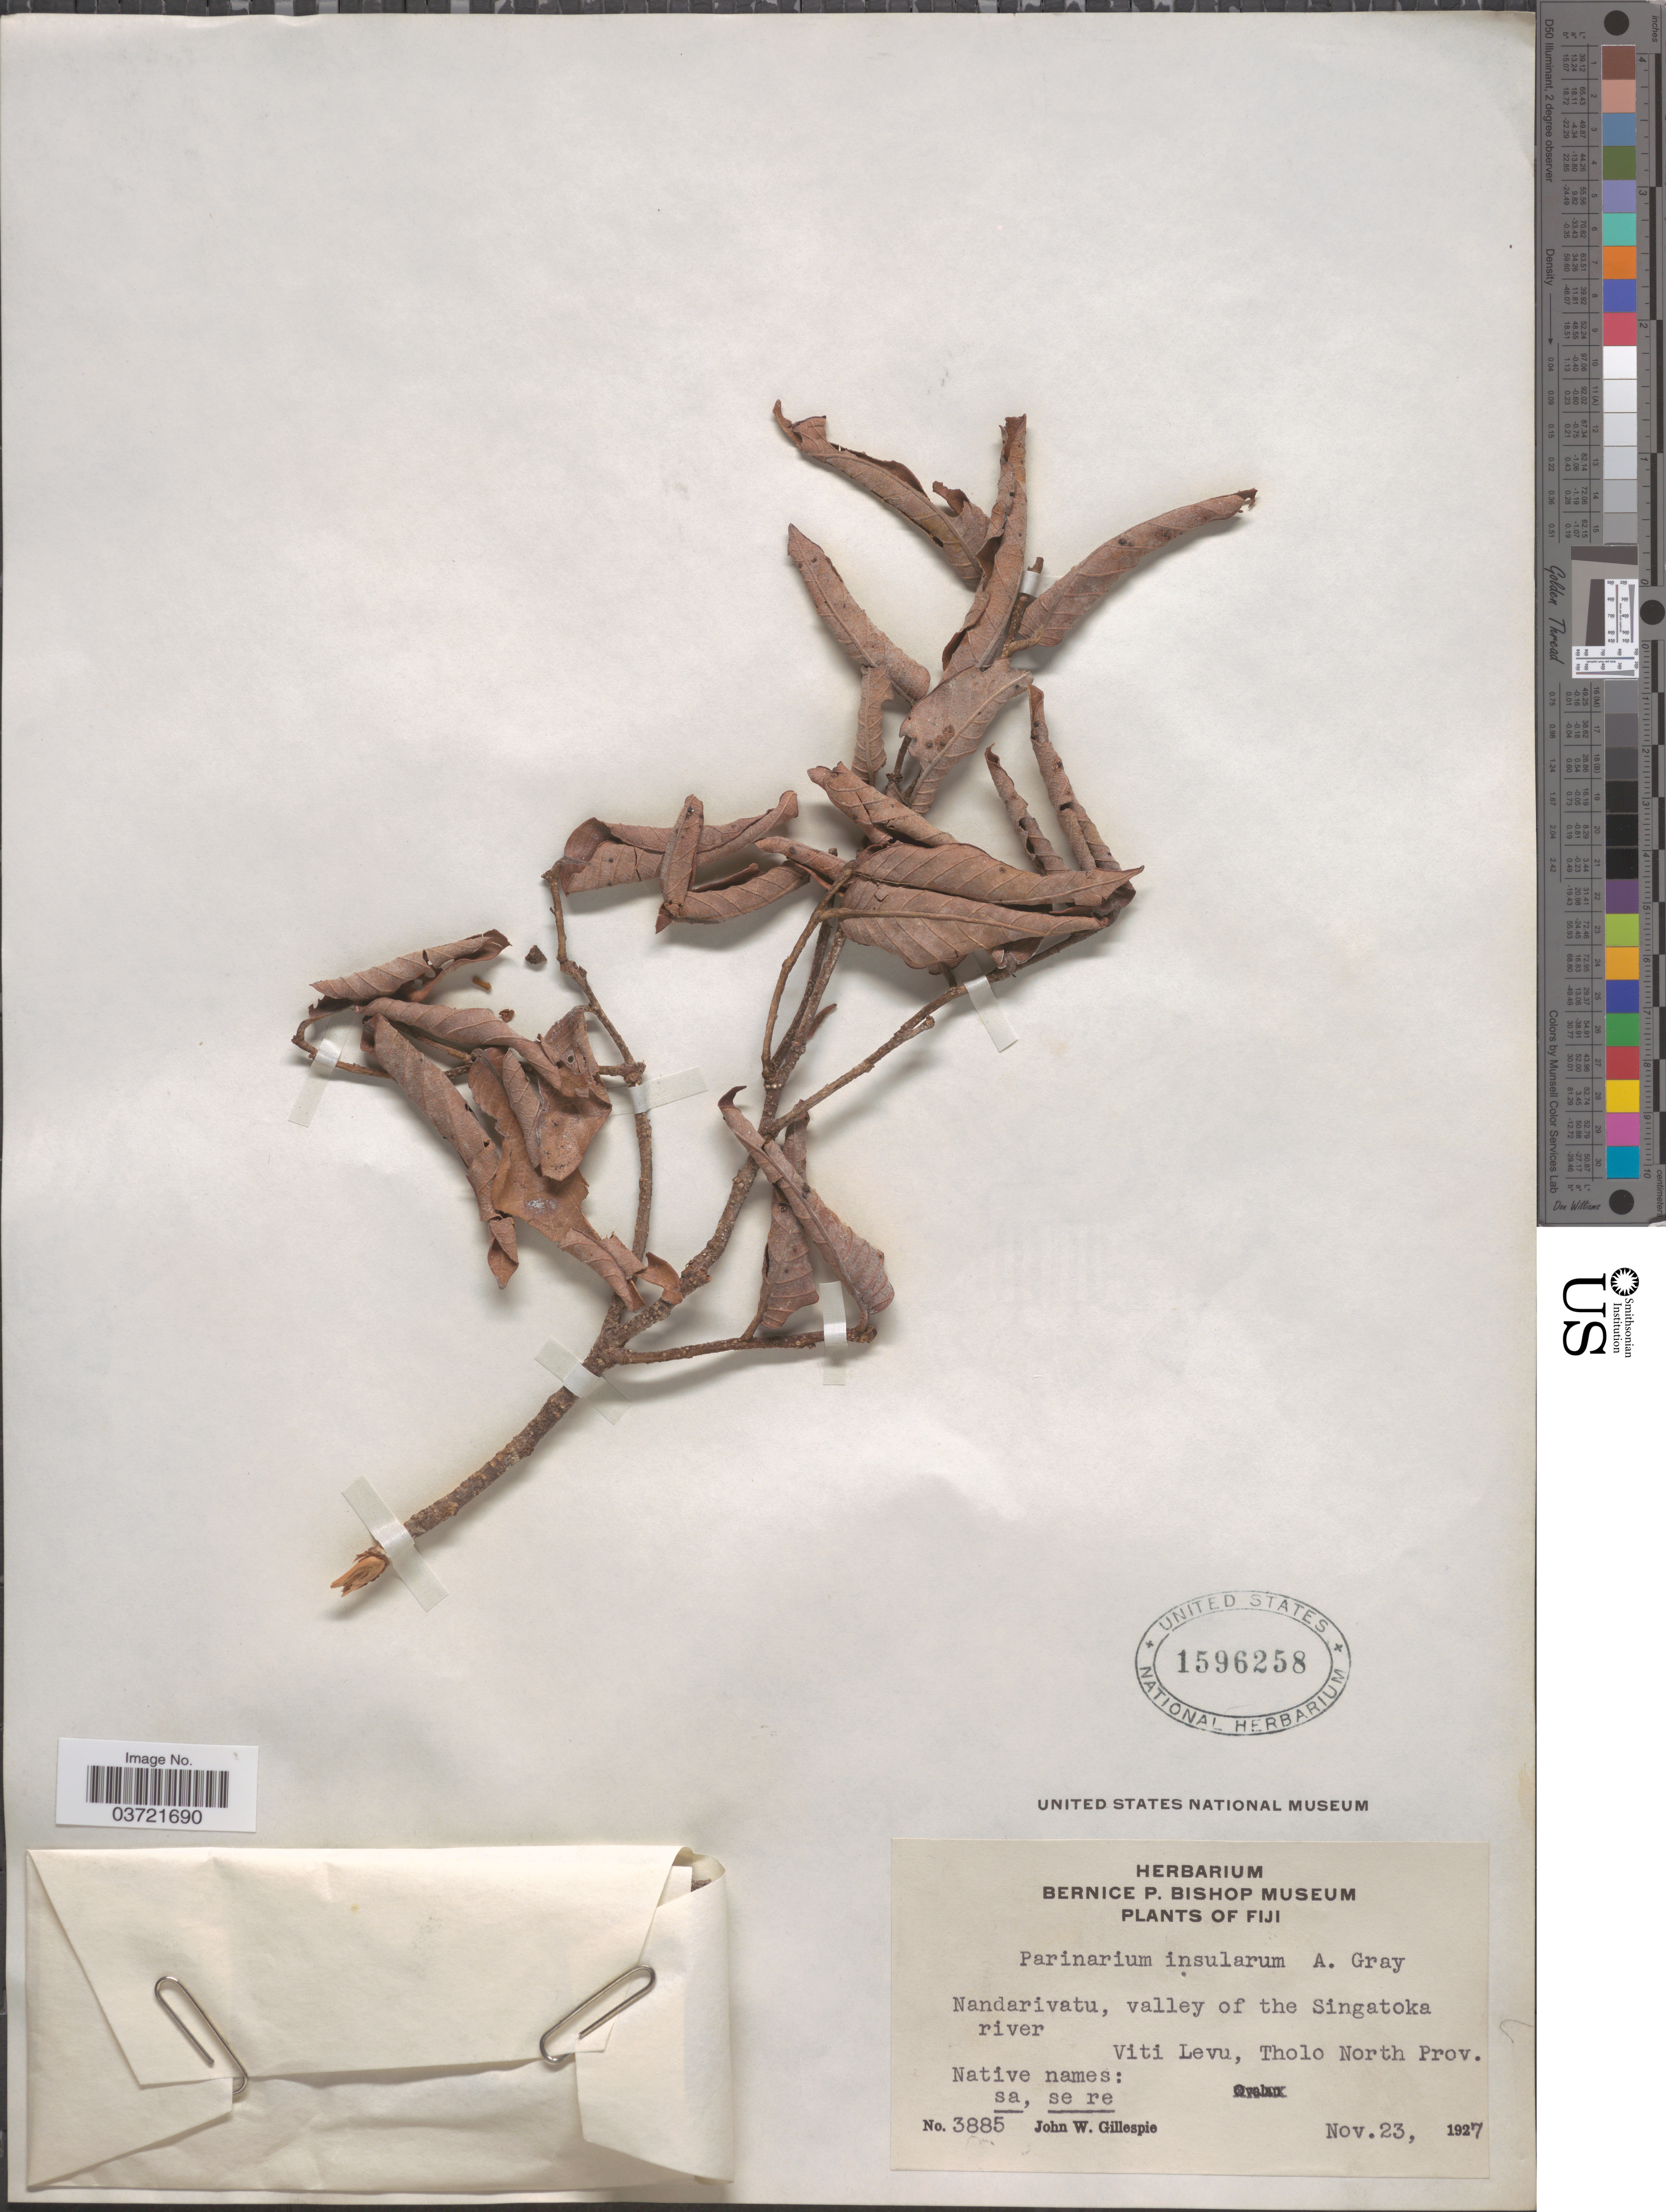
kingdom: Plantae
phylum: Tracheophyta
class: Magnoliopsida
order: Malpighiales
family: Chrysobalanaceae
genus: Parinari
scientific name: Parinari insularis A. Gray in Wilkes, as "insularum"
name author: A. Gray in Wilkes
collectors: J. W. Gillespie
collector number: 3885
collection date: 1927-11-23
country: Fiji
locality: Nandarivatu, valley of the Singatoka river. Viti Levu, Tholo North Prov.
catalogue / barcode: US 1596258